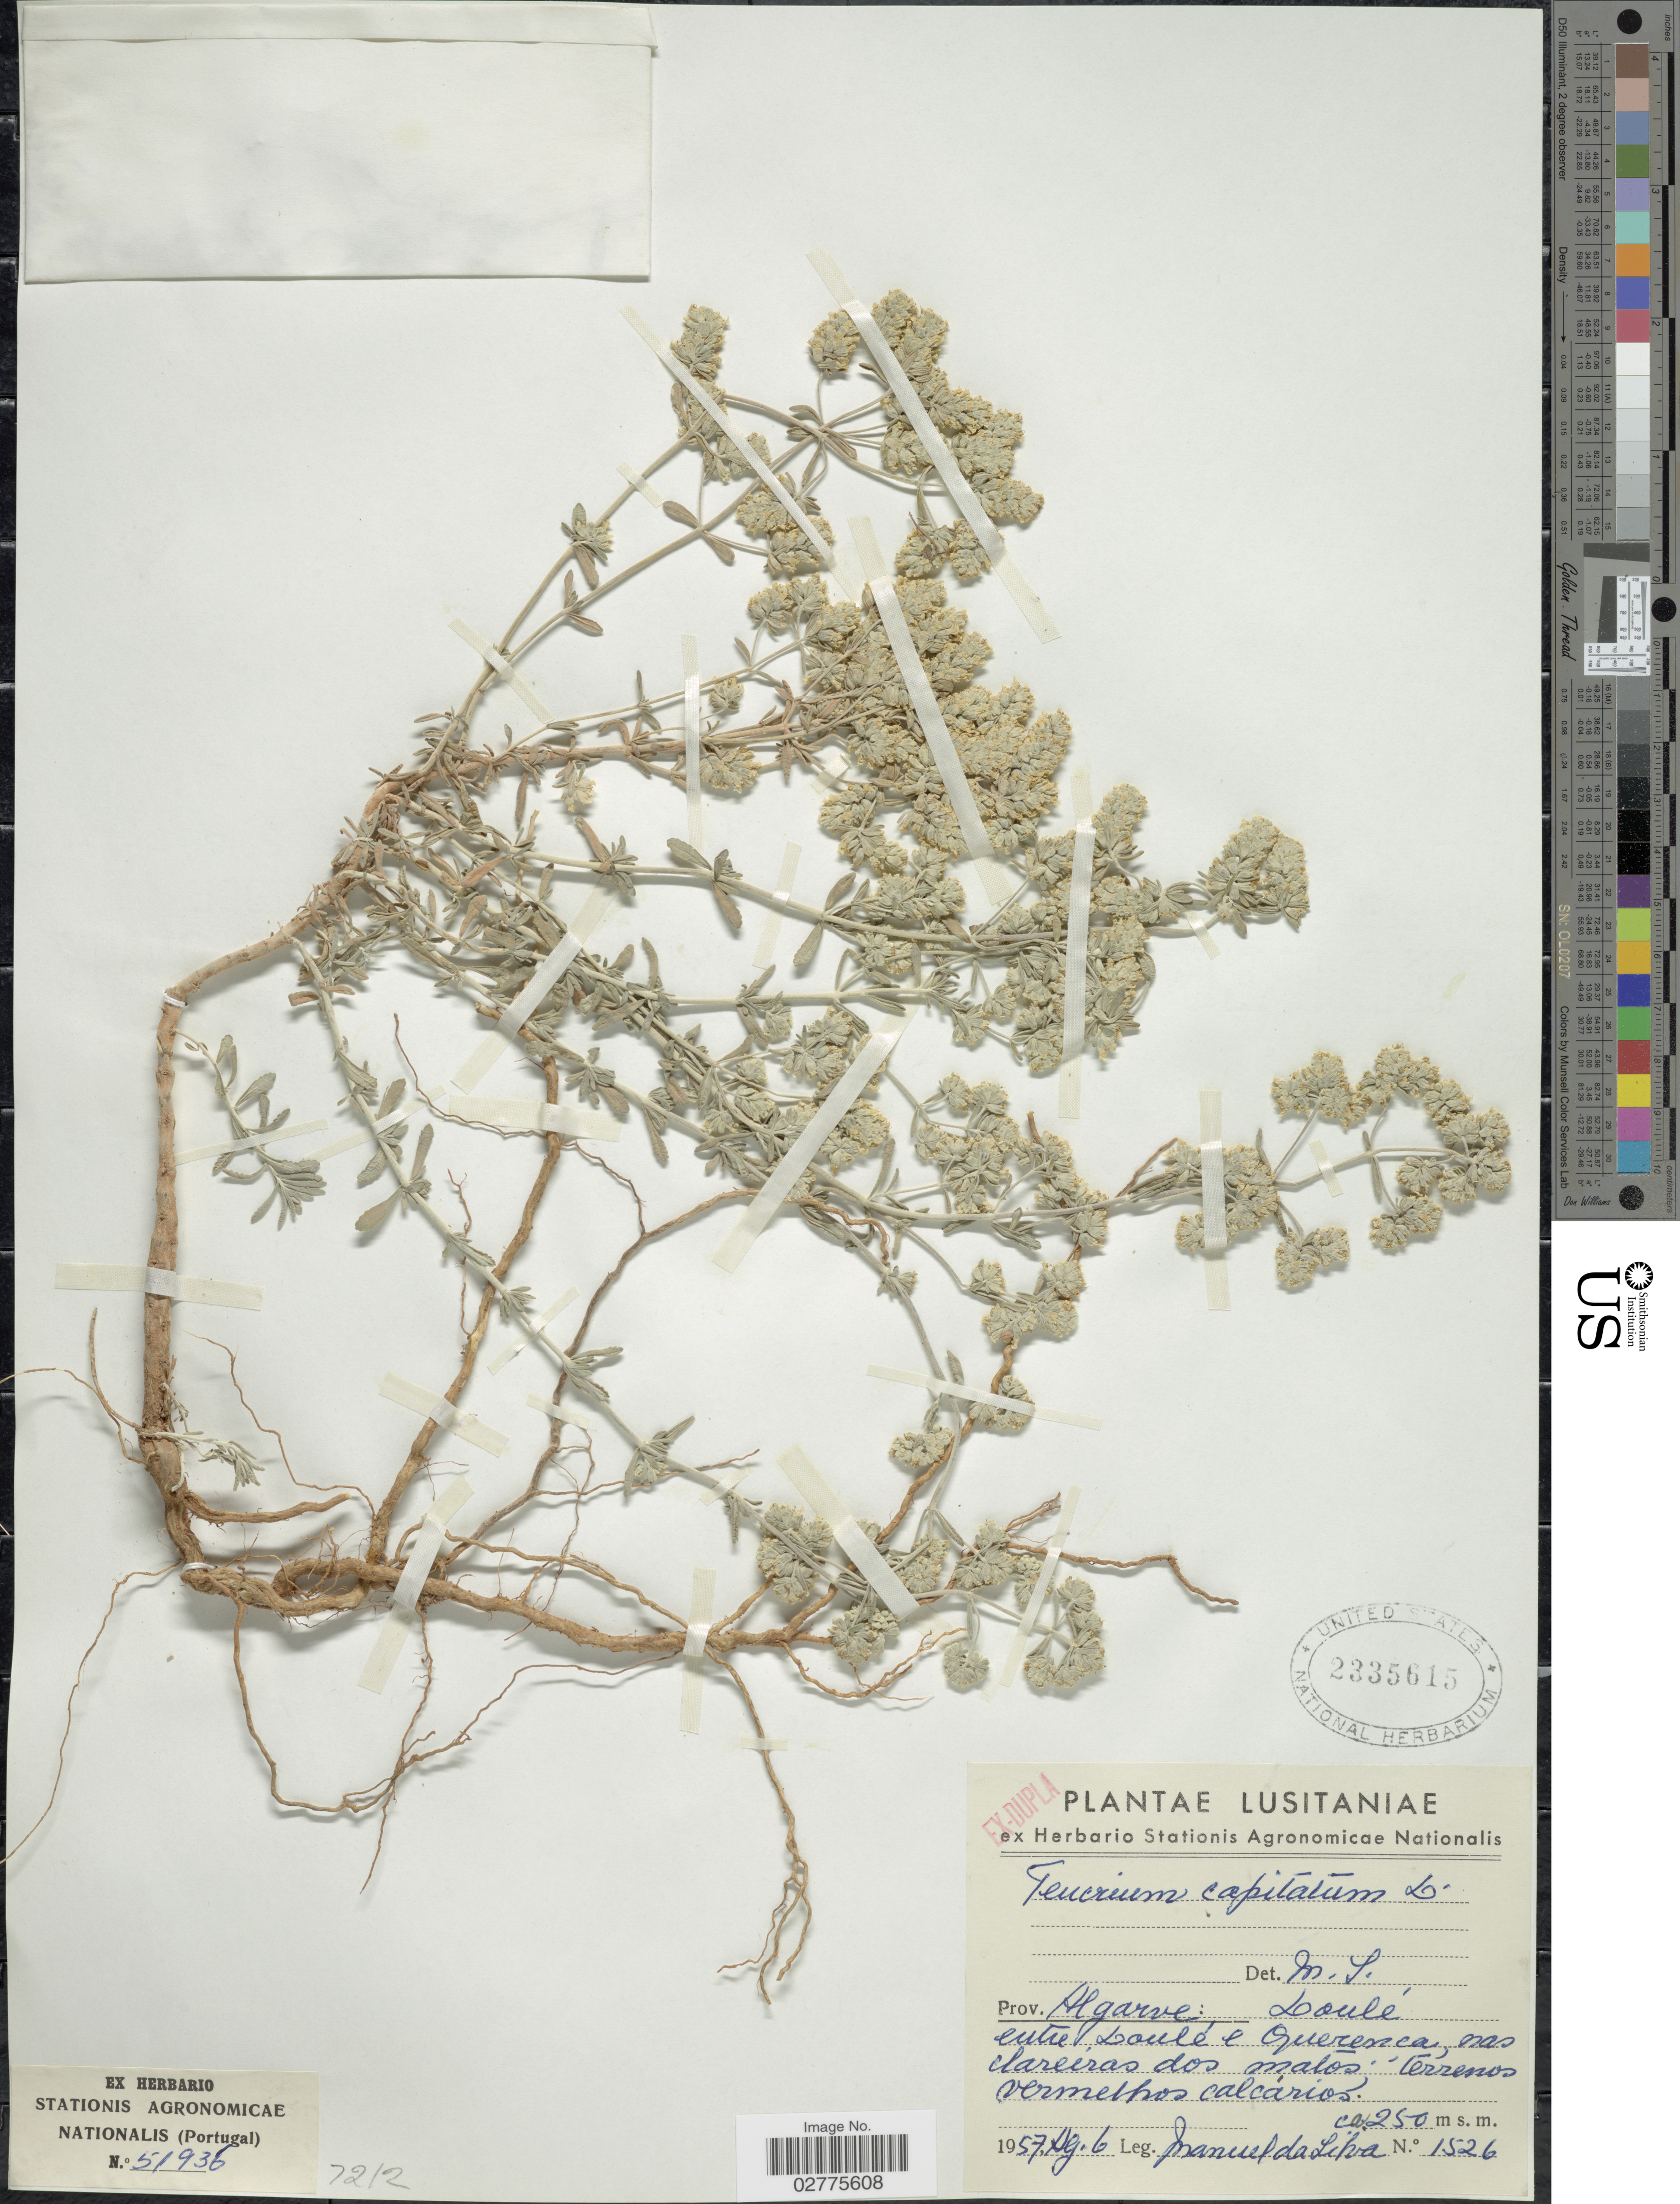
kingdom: Plantae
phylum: Tracheophyta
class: Magnoliopsida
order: Lamiales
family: Lamiaceae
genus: Teucrium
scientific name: Teucrium capitatum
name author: L.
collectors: M. Lika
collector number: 1526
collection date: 1957-08-06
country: Portugal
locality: Lusitaniae, Prov. Algarve: Doulé entre Doulé e Querenca.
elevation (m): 250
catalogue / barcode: US 2335615